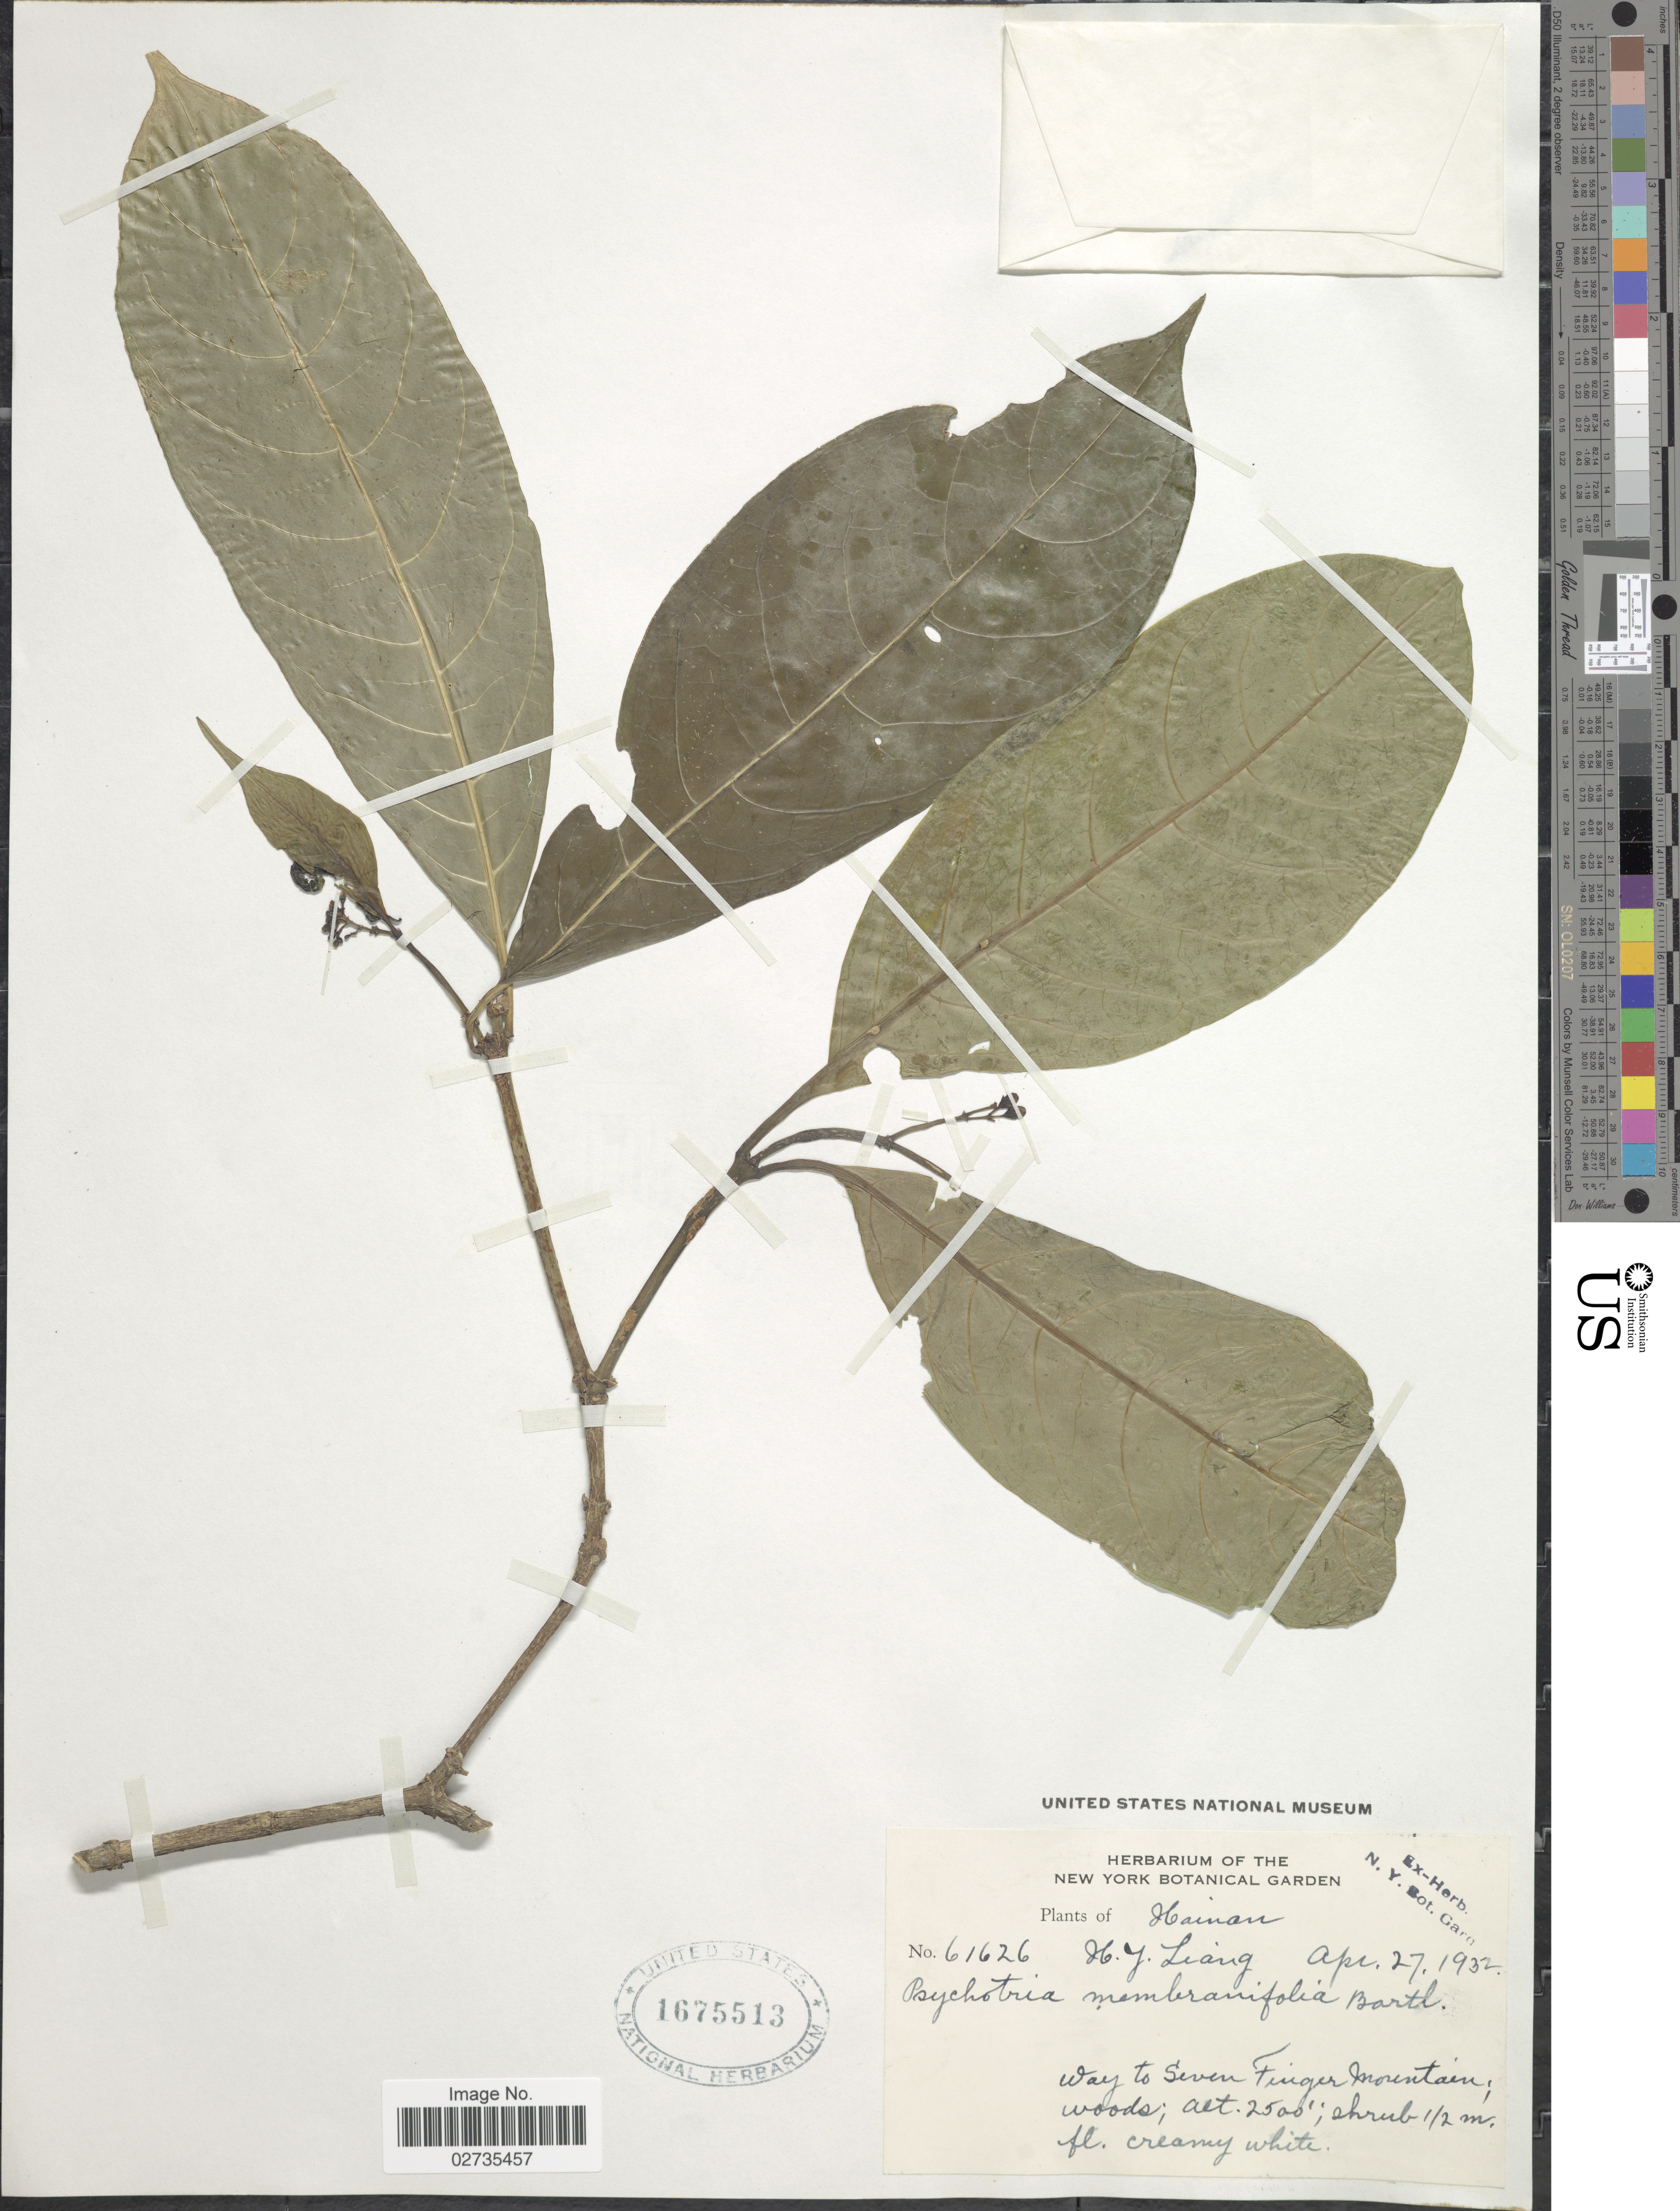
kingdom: Plantae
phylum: Tracheophyta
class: Magnoliopsida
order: Gentianales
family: Rubiaceae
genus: Psychotria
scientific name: Psychotria membranifolia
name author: Bartl. ex A. DC.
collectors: H. Y. Liang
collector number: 61626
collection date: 1932-04-27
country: China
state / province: Hainan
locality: Way to Seven Finger Mountain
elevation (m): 762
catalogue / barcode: US 1675513